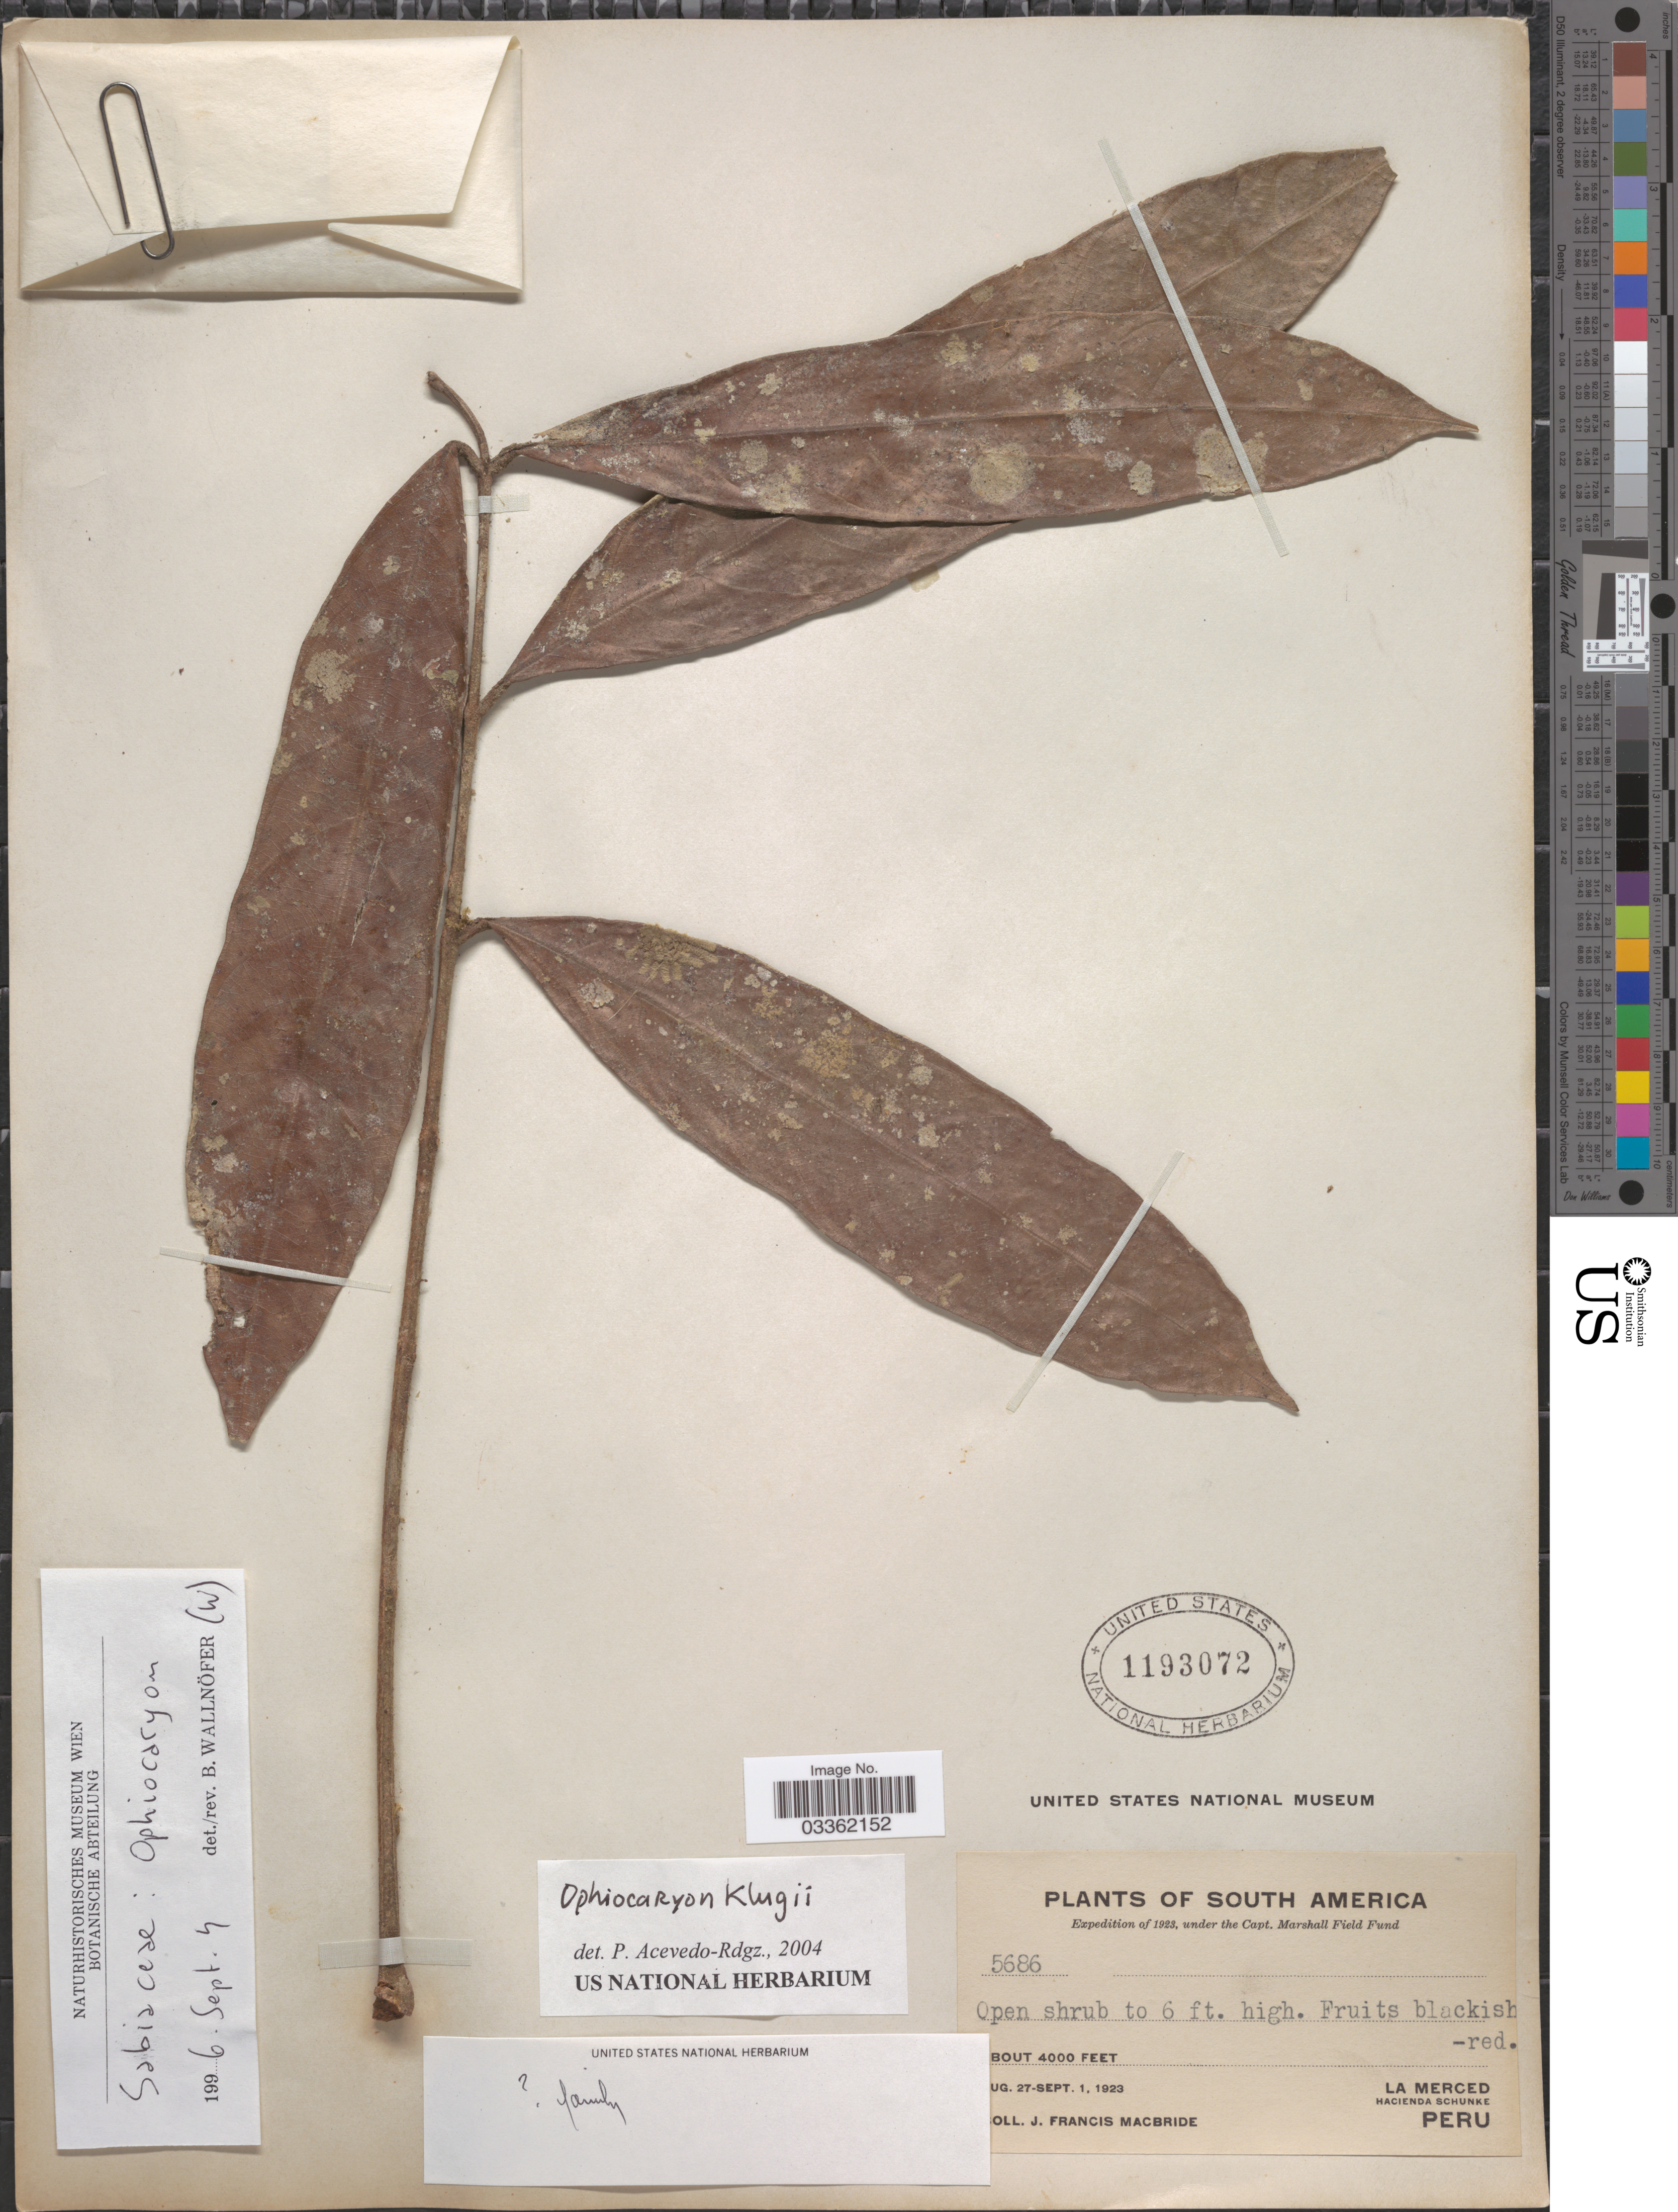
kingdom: Plantae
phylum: Tracheophyta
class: Magnoliopsida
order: Proteales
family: Sabiaceae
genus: Ophiocaryon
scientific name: Ophiocaryon klugii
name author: Barneby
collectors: J. F. Macbride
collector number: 5686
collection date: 1923-08-27/1923-09-01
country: Peru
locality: La Merced. Hacienda Schunke.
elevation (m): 1219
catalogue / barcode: US 1193072